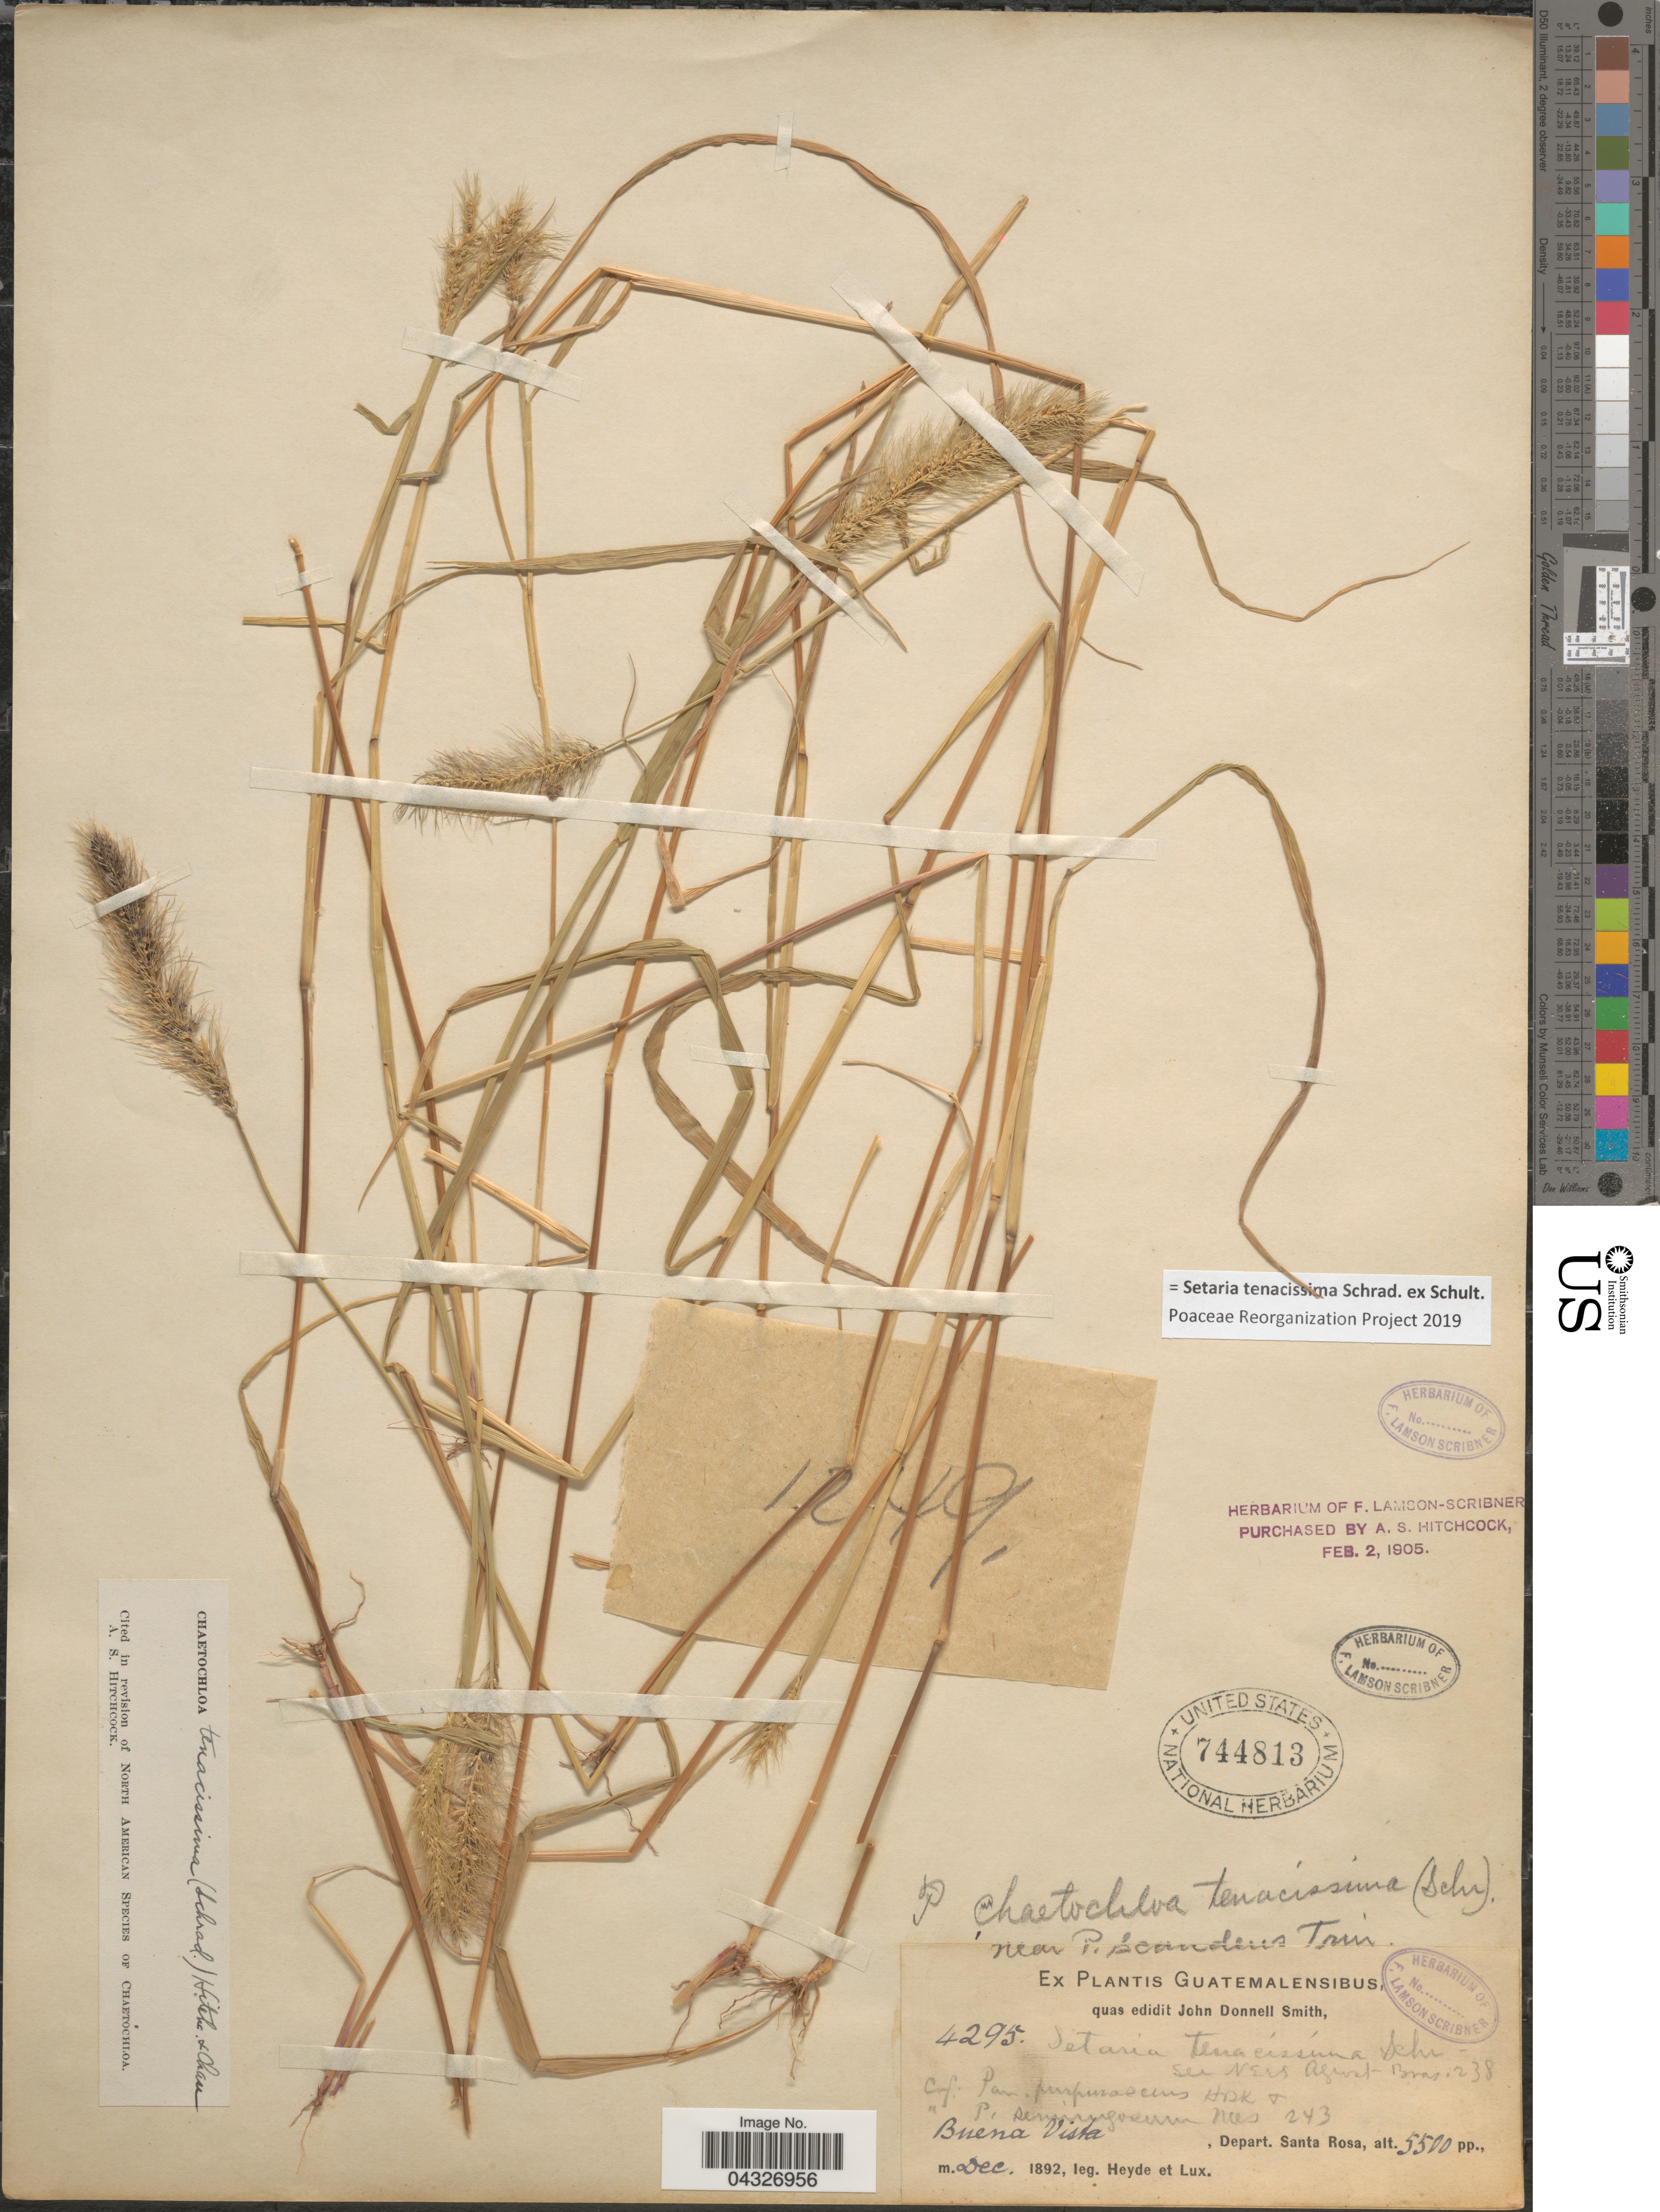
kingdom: Plantae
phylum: Tracheophyta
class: Liliopsida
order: Poales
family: Poaceae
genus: Setaria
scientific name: Setaria tenacissima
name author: Schrad. ex Schult.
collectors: Heyde & Lux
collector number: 4295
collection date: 1892-12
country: Guatemala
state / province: Santa Rosa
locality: Buena Vista, Depart. Santa Rosa.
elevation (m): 1676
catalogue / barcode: US 744813